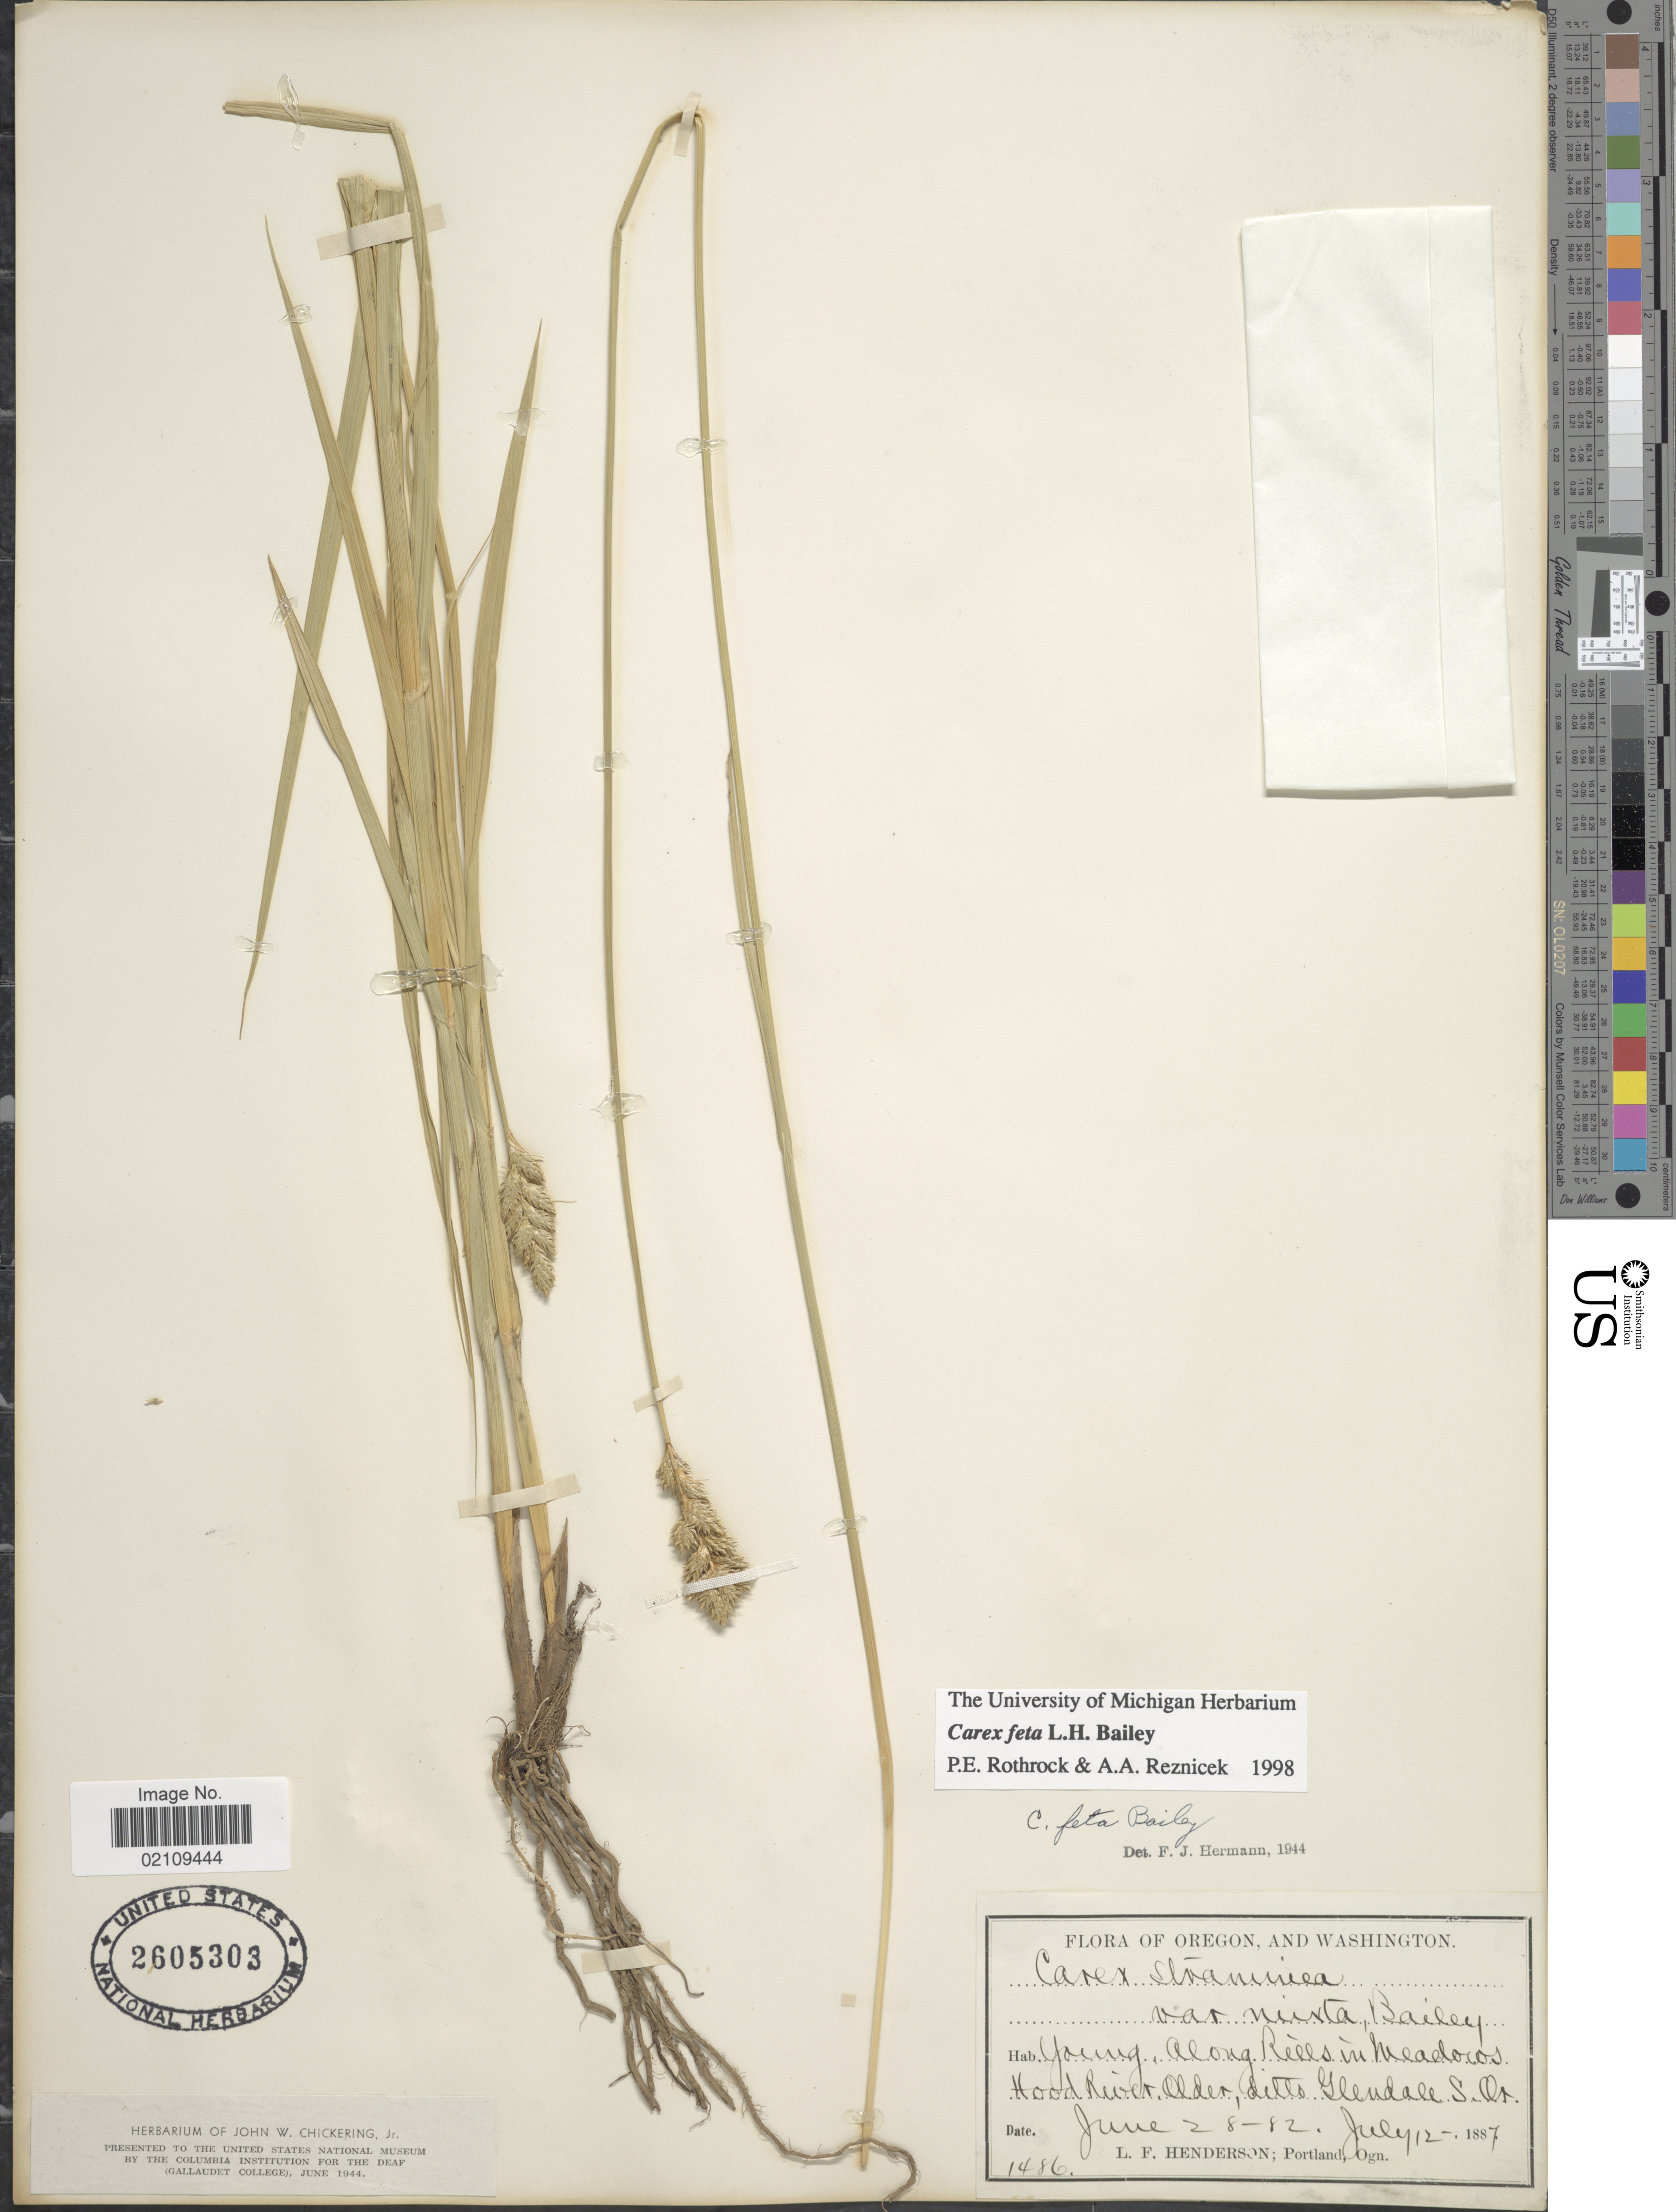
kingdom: Plantae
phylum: Tracheophyta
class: Liliopsida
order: Poales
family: Cyperaceae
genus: Carex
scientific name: Carex feta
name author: L.H. Bailey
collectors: L. Henderson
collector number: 1486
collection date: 1887-06-28/1887-07-12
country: United States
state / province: Oregon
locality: And Washington, Young, Along Rills in meadows Hood River, Older, ditts Glendale S. Or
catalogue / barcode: US 2605303